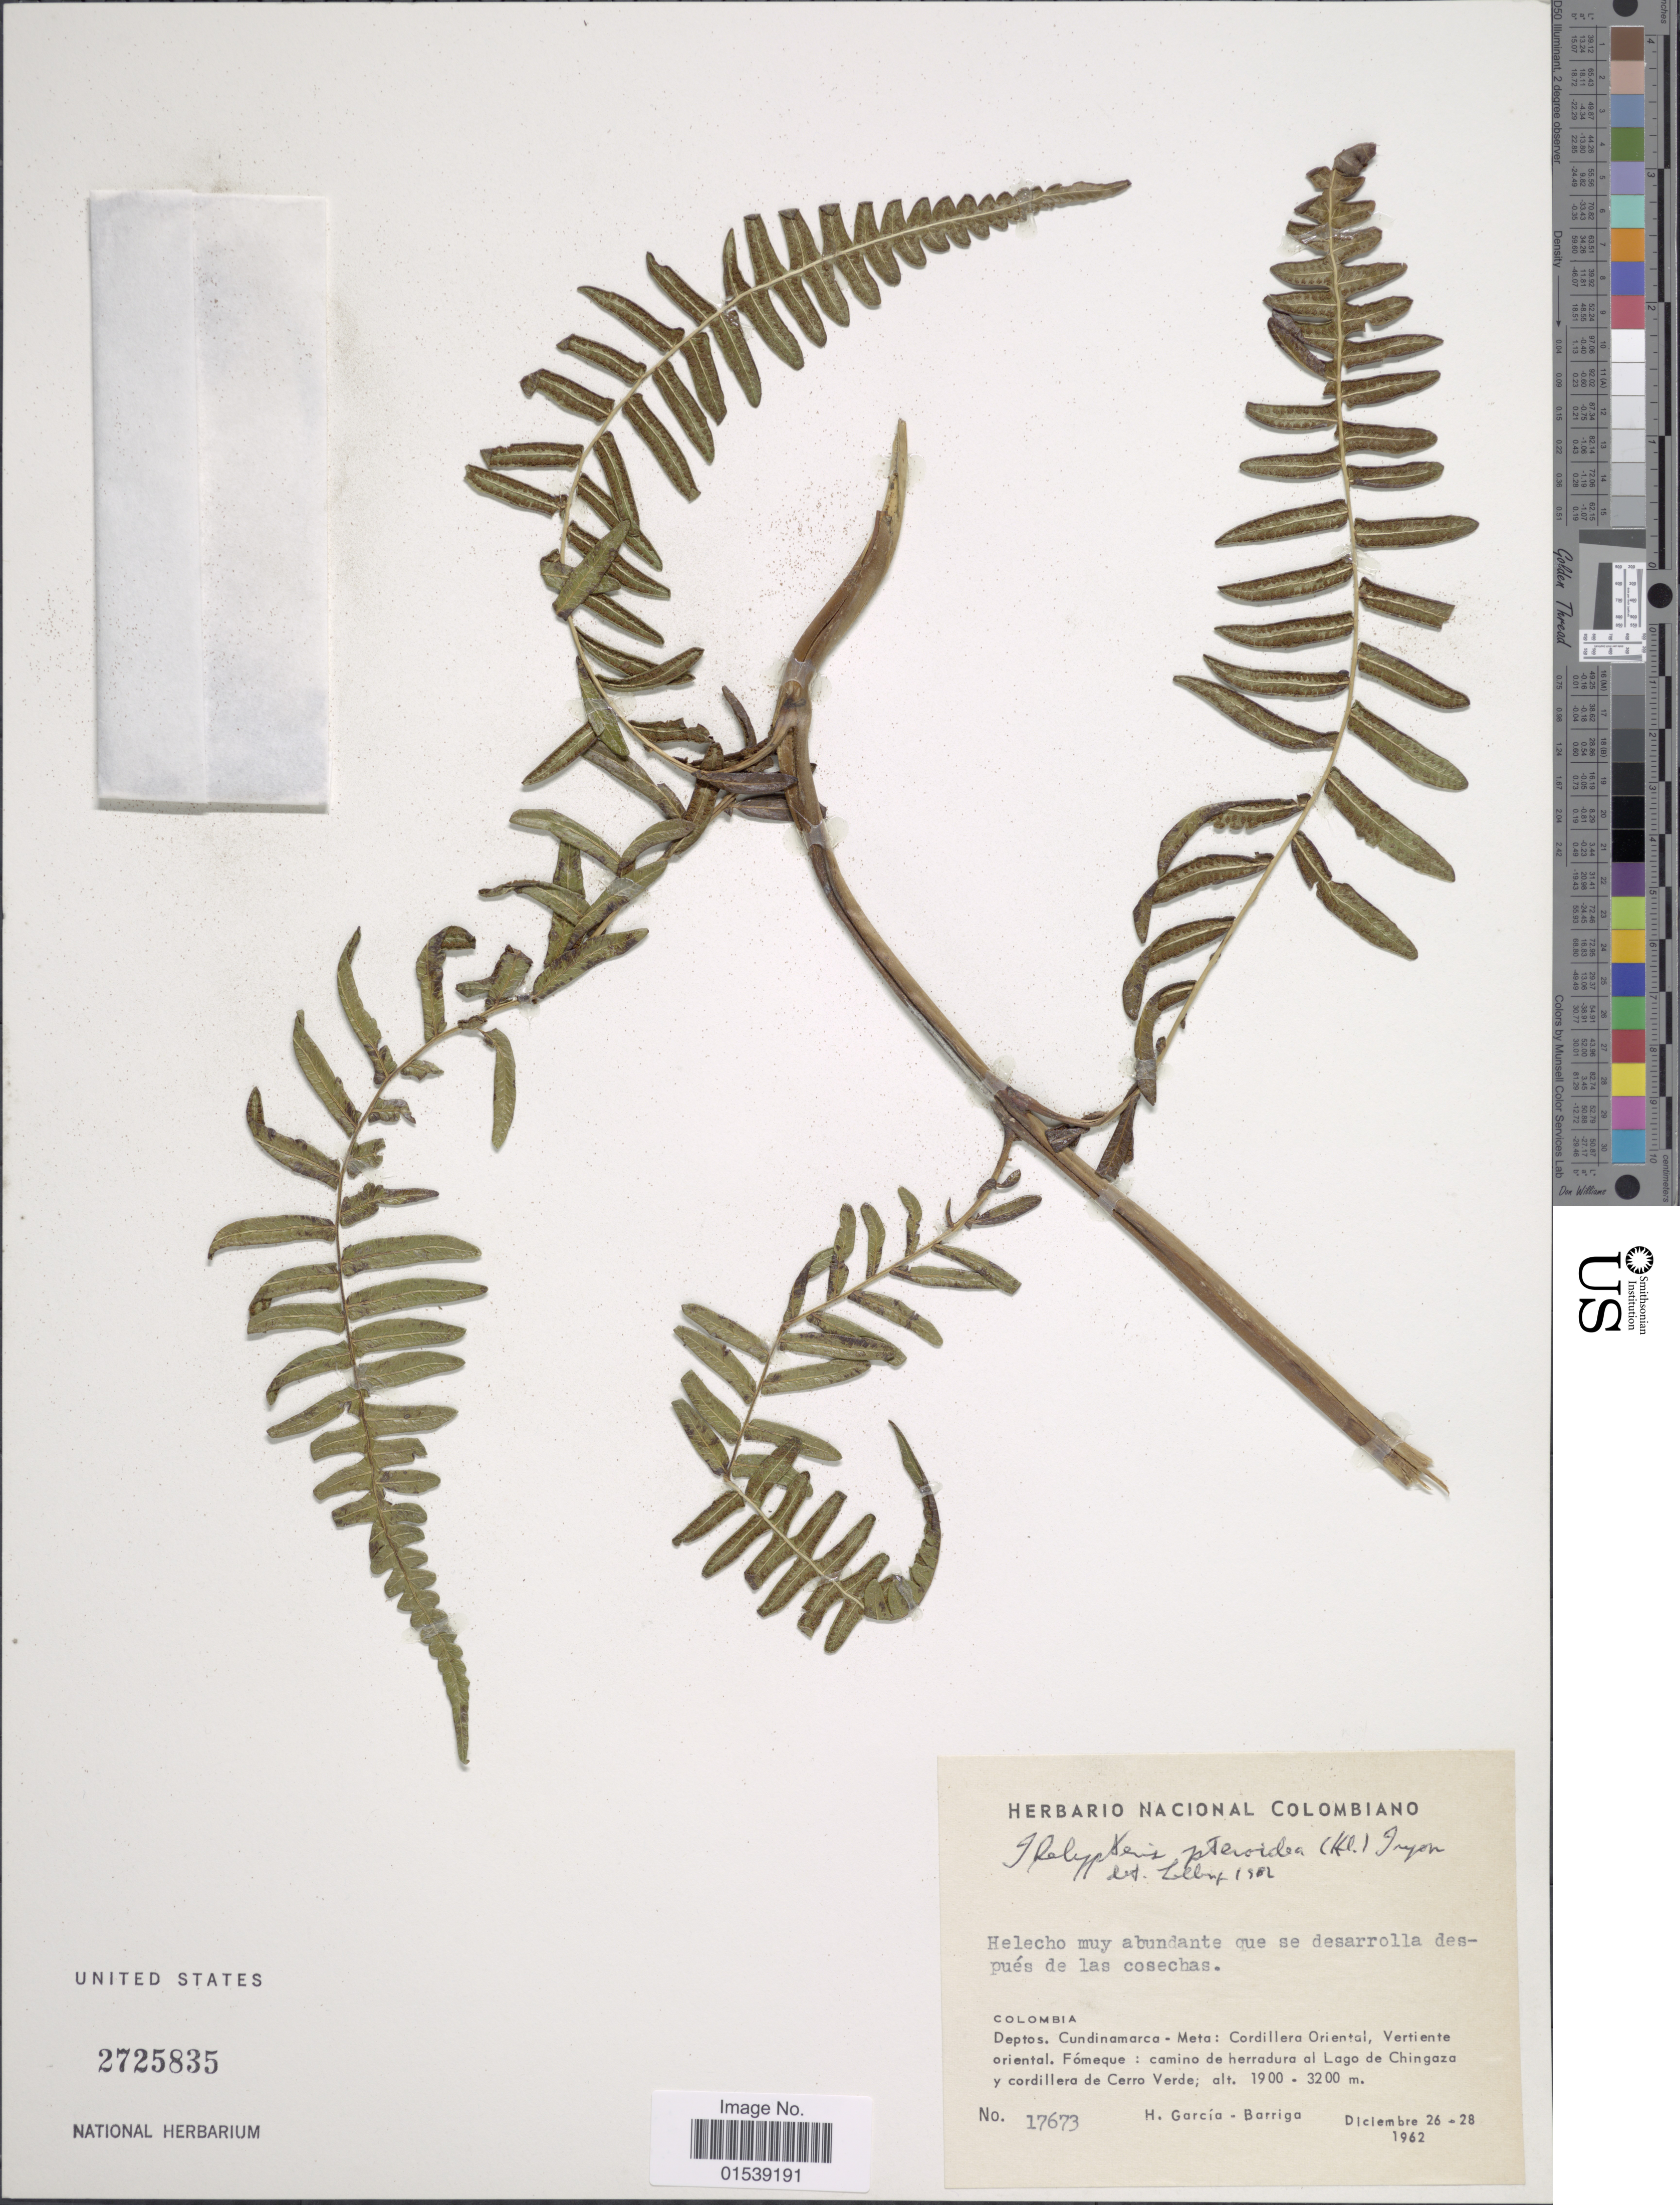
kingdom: Plantae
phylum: Tracheophyta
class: Polypodiopsida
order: Polypodiales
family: Thelypteridaceae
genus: Amauropelta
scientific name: Amauropelta pteroidea (Klotzsch) comb. nov., ined 2015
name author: (Klotzsch)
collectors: H. García Barriga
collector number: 17673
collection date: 1962-12-26/1962-12-28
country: Colombia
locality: Deptos. Cundinamarca - Meta: Cordillera, Vertiente oriental. Fómeque: camino de herradura al Lago de Chingaza y cordillera de Cerro Verde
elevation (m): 1900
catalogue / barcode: US 2725835